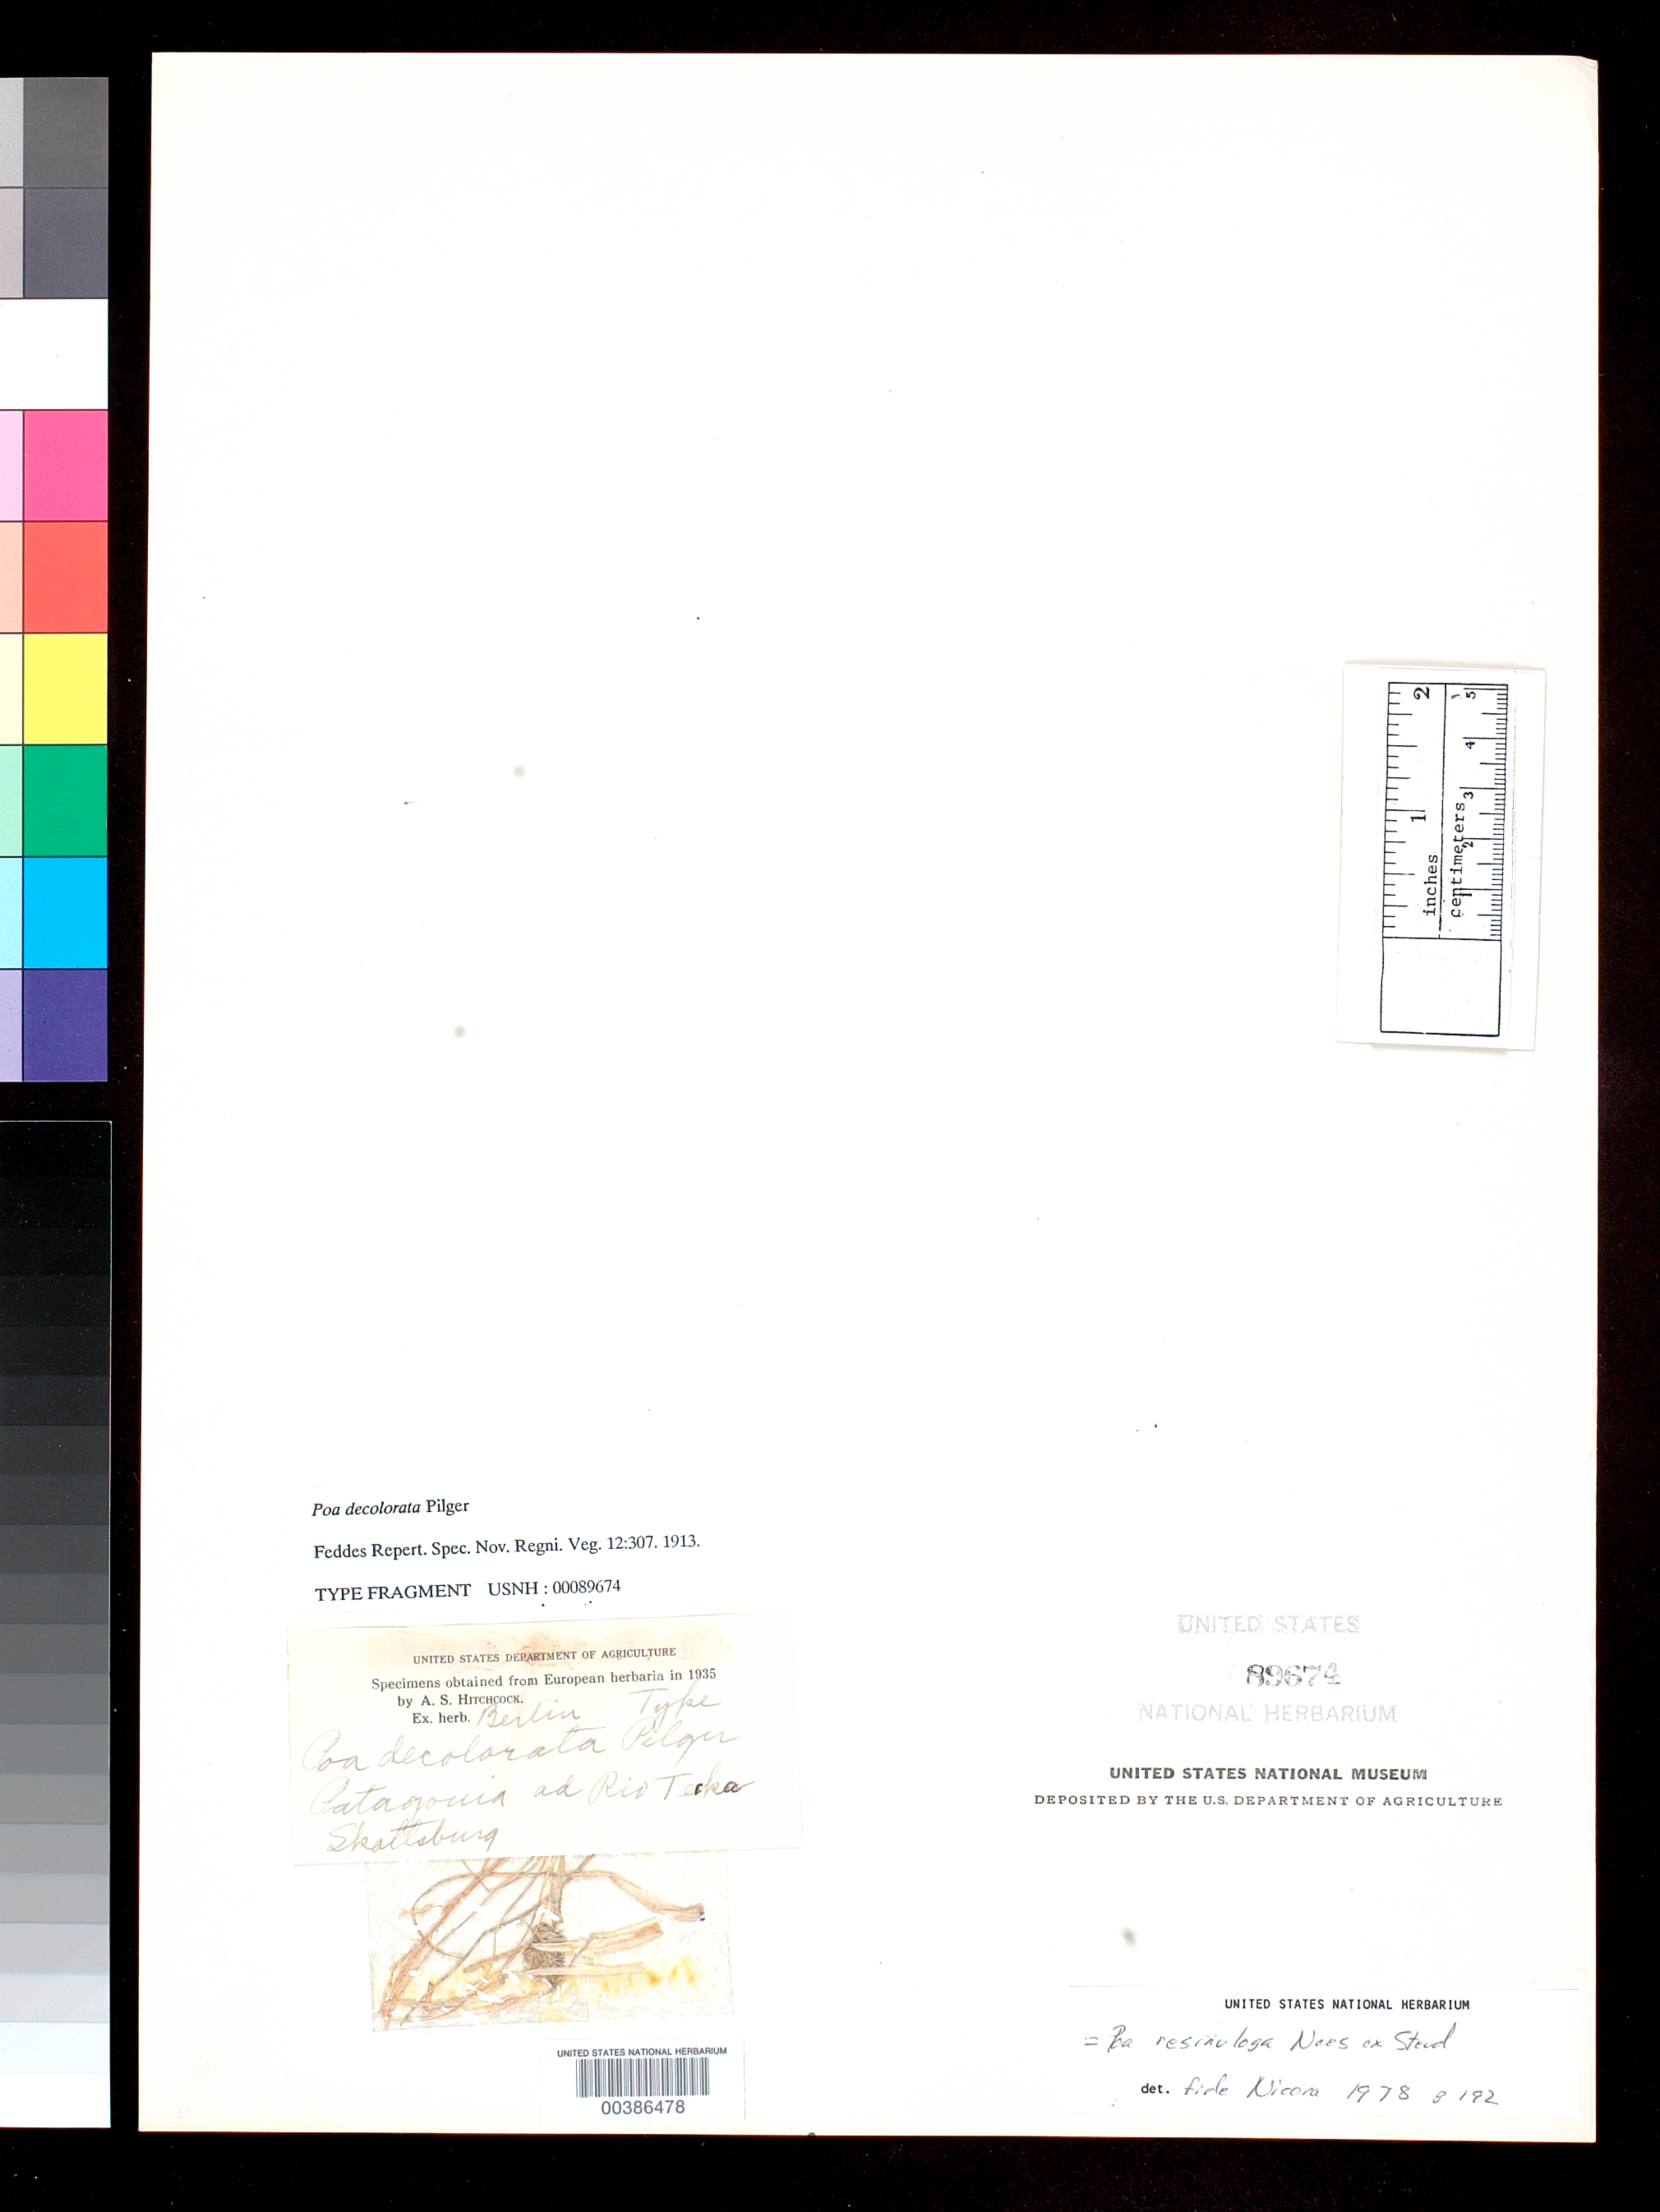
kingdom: Plantae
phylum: Tracheophyta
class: Liliopsida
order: Poales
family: Poaceae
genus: Poa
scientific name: Poa decolorata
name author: Pilg.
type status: Type Fragment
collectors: C. Skottsberg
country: Argentina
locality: Patagonia ad Rio Tecka.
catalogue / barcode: US 89674